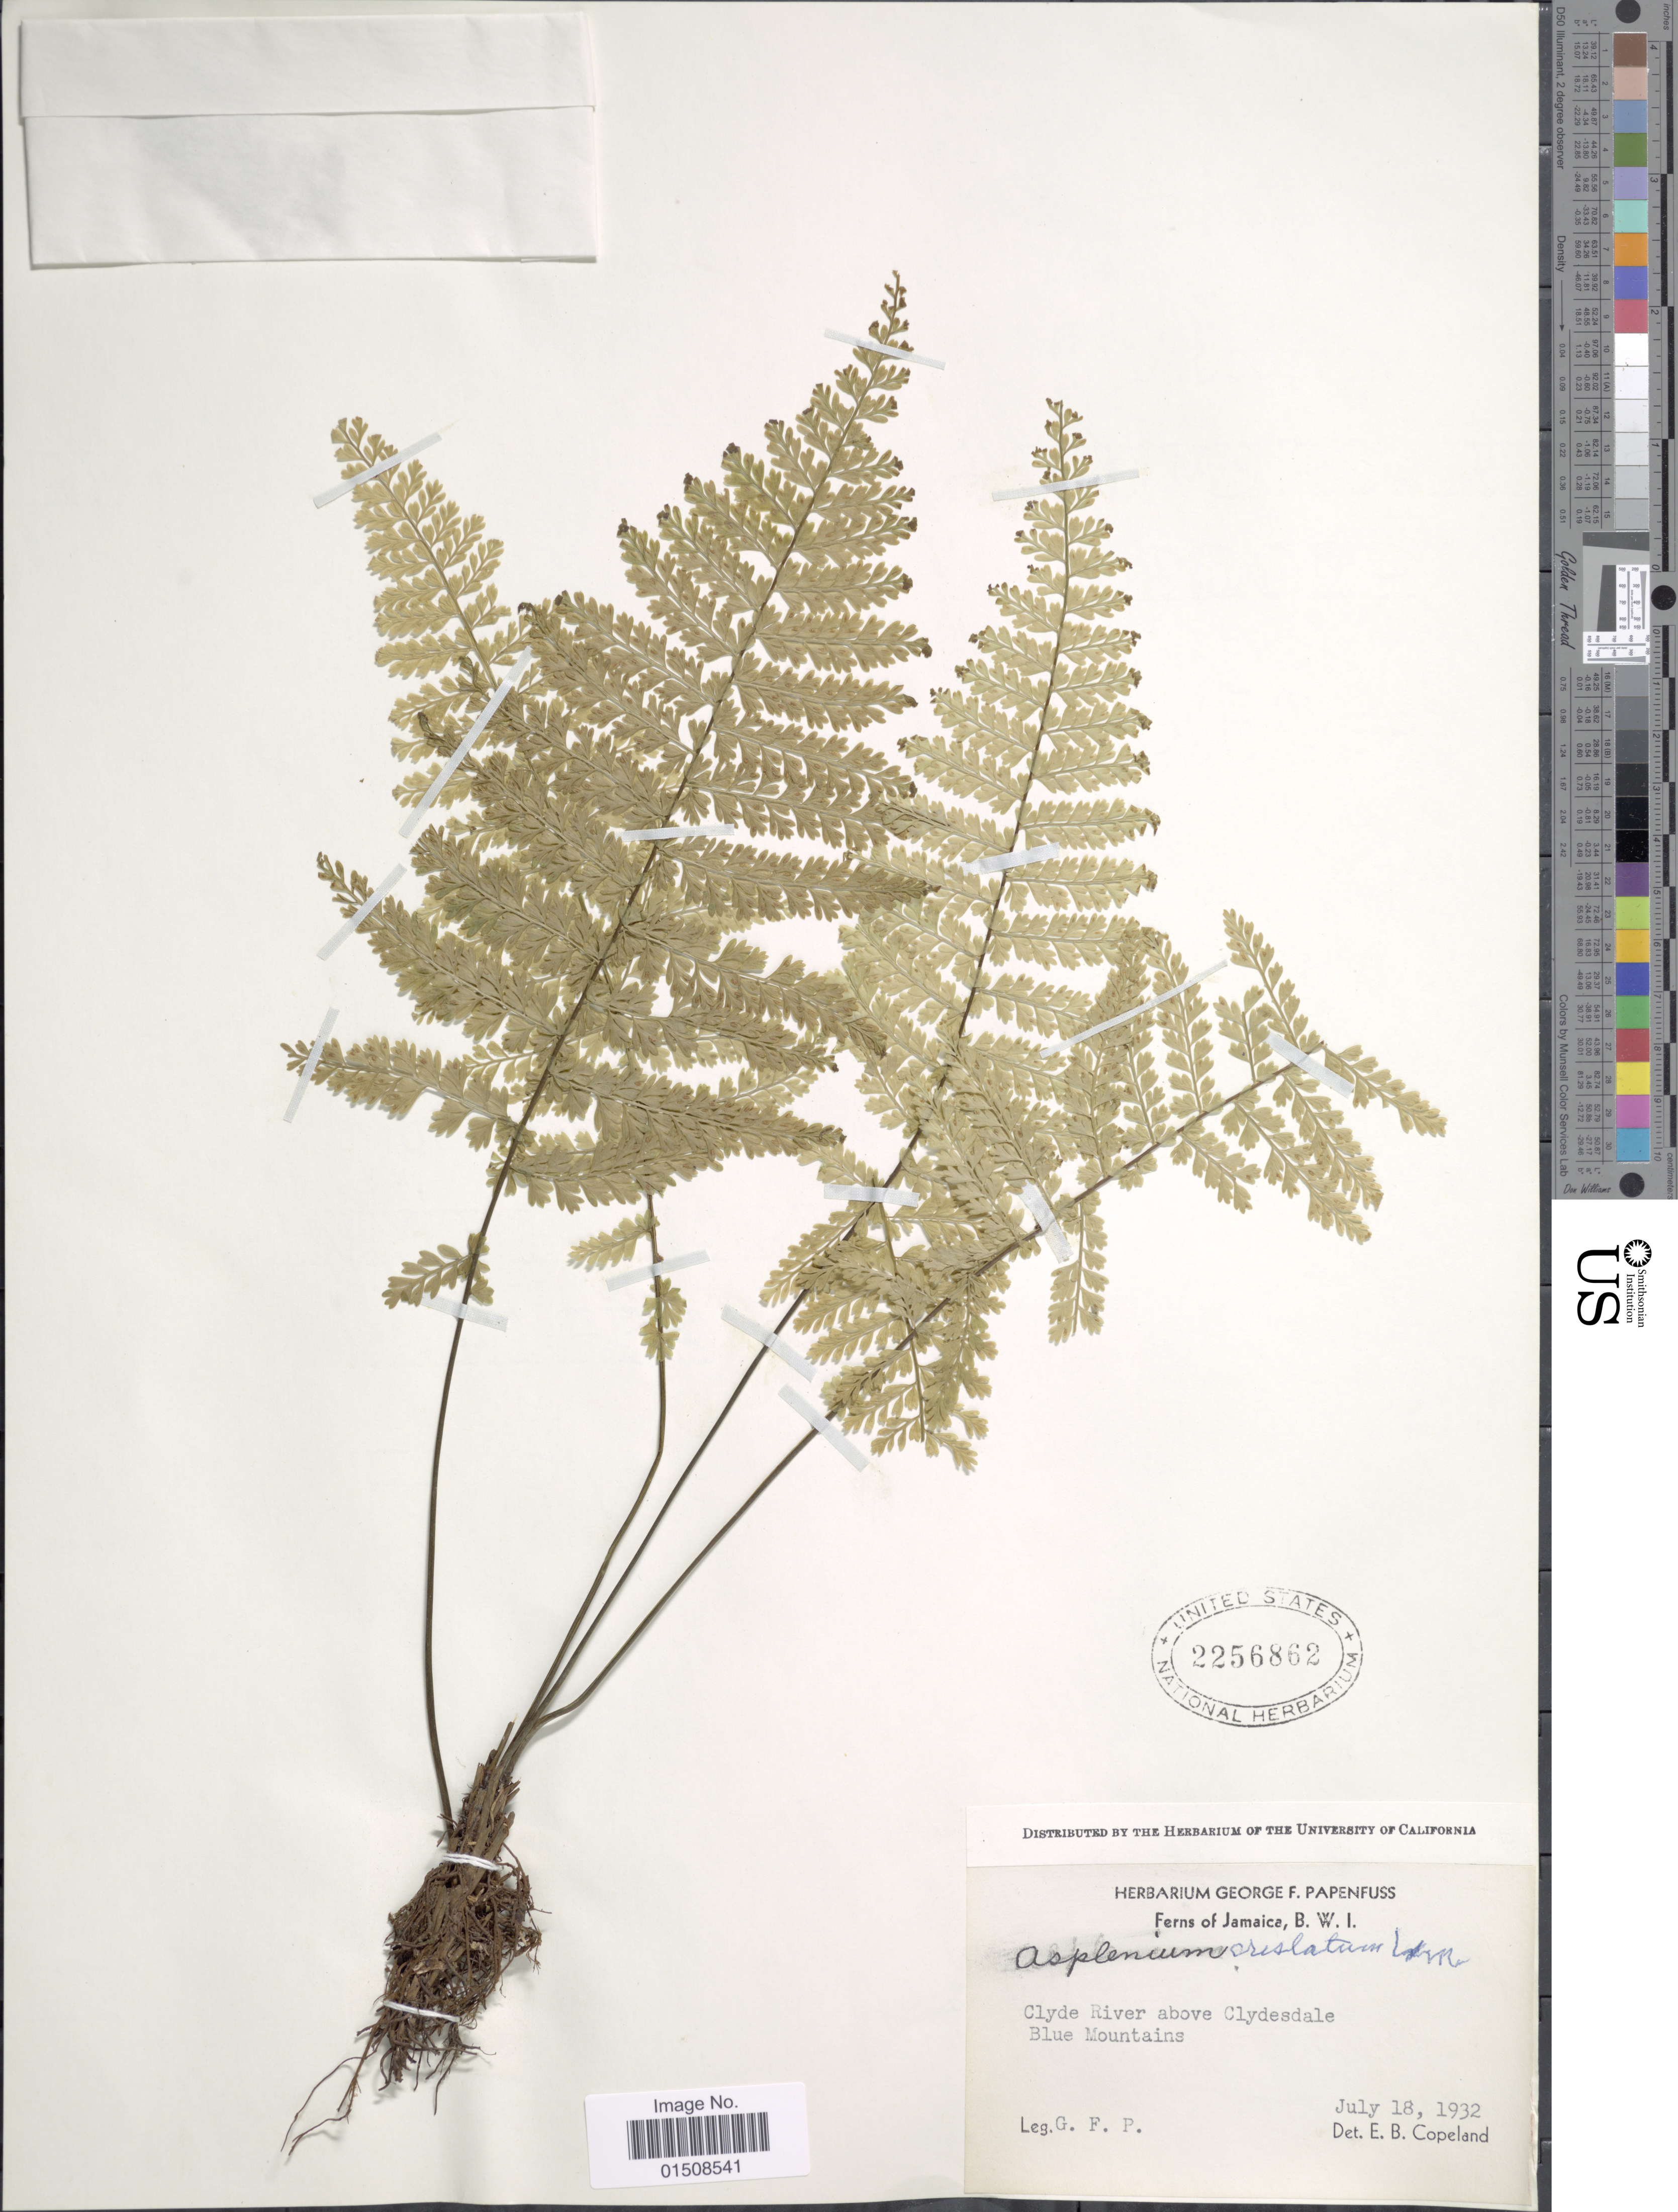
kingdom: Plantae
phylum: Tracheophyta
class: Polypodiopsida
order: Polypodiales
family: Aspleniaceae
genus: Asplenium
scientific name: Asplenium cristatum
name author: Lam.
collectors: G. Papenfuss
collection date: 1932-07-18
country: Jamaica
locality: Clyde River above Clydesdale, Blue Mountains, B.W. I.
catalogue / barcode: US 2256862